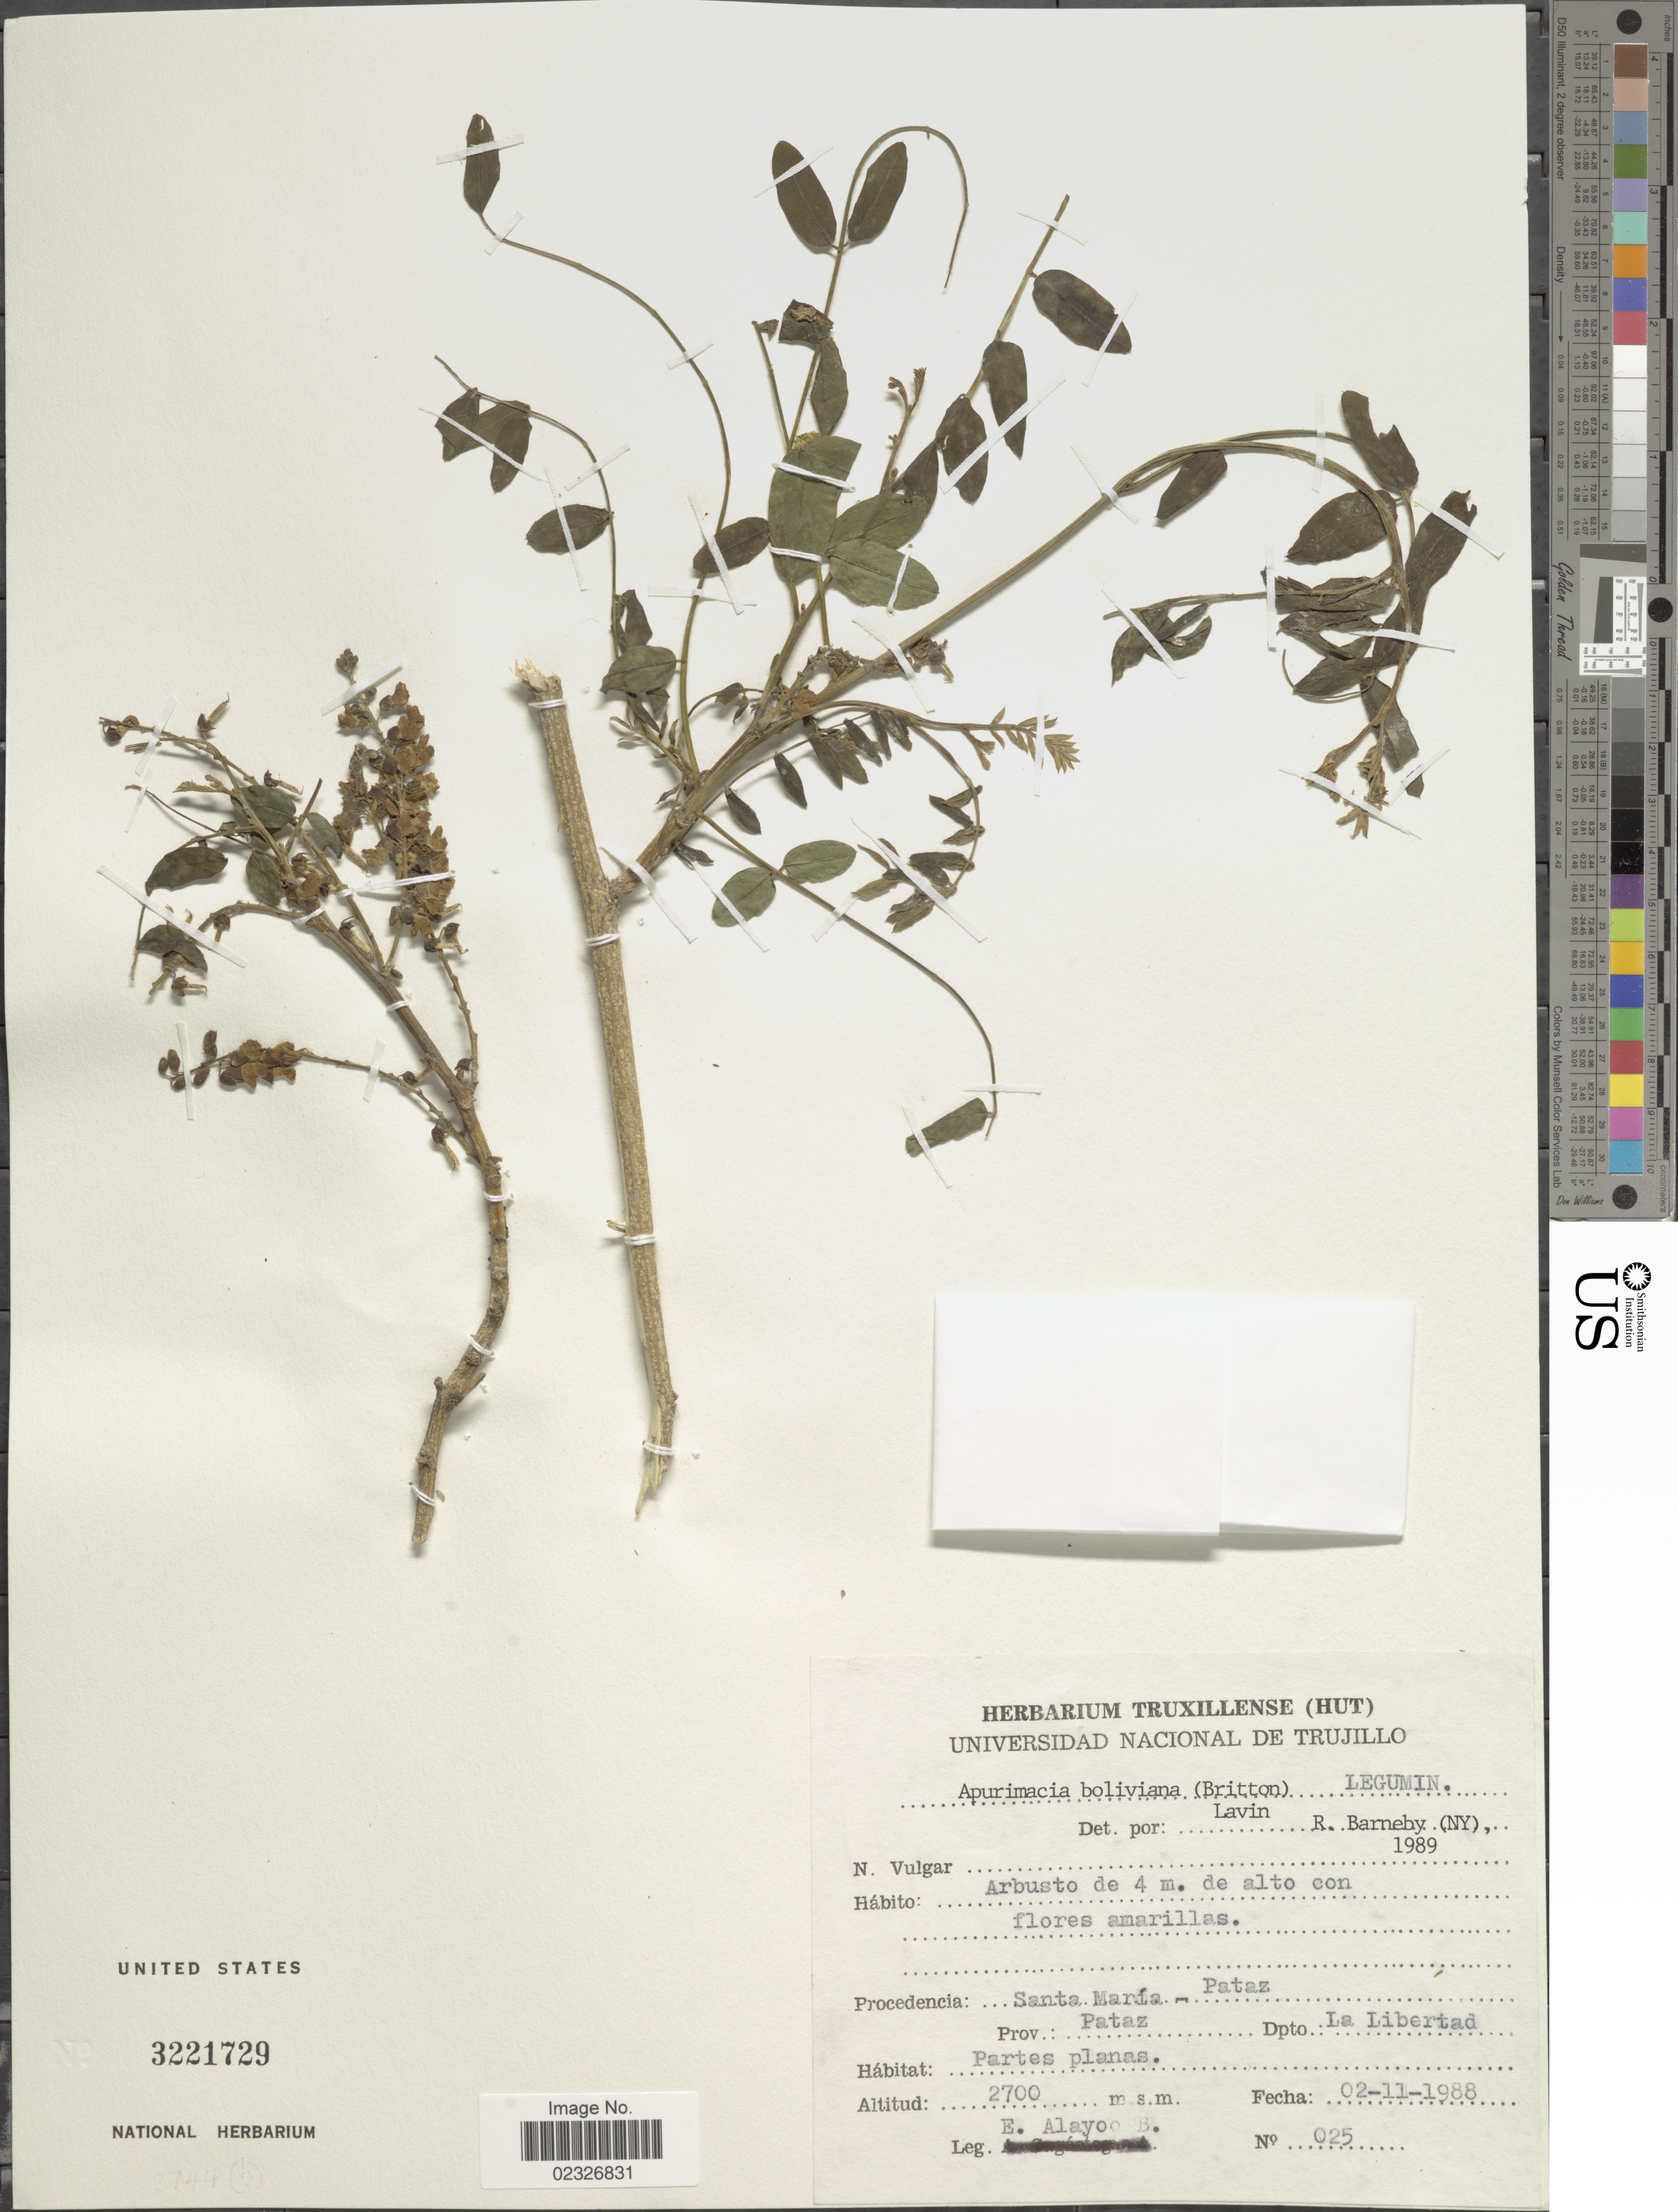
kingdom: Plantae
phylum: Tracheophyta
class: Magnoliopsida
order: Fabales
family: Fabaceae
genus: Apurimacia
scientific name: Apurimacia boliviana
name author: (Britton) Lavin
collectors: E. Alayo B.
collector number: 025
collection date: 1988-11-02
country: Peru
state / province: La Libertad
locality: Santa María - Pataz. Prov.: Pataz. Dpto.: La Libertad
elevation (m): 2700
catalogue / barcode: US 3221729